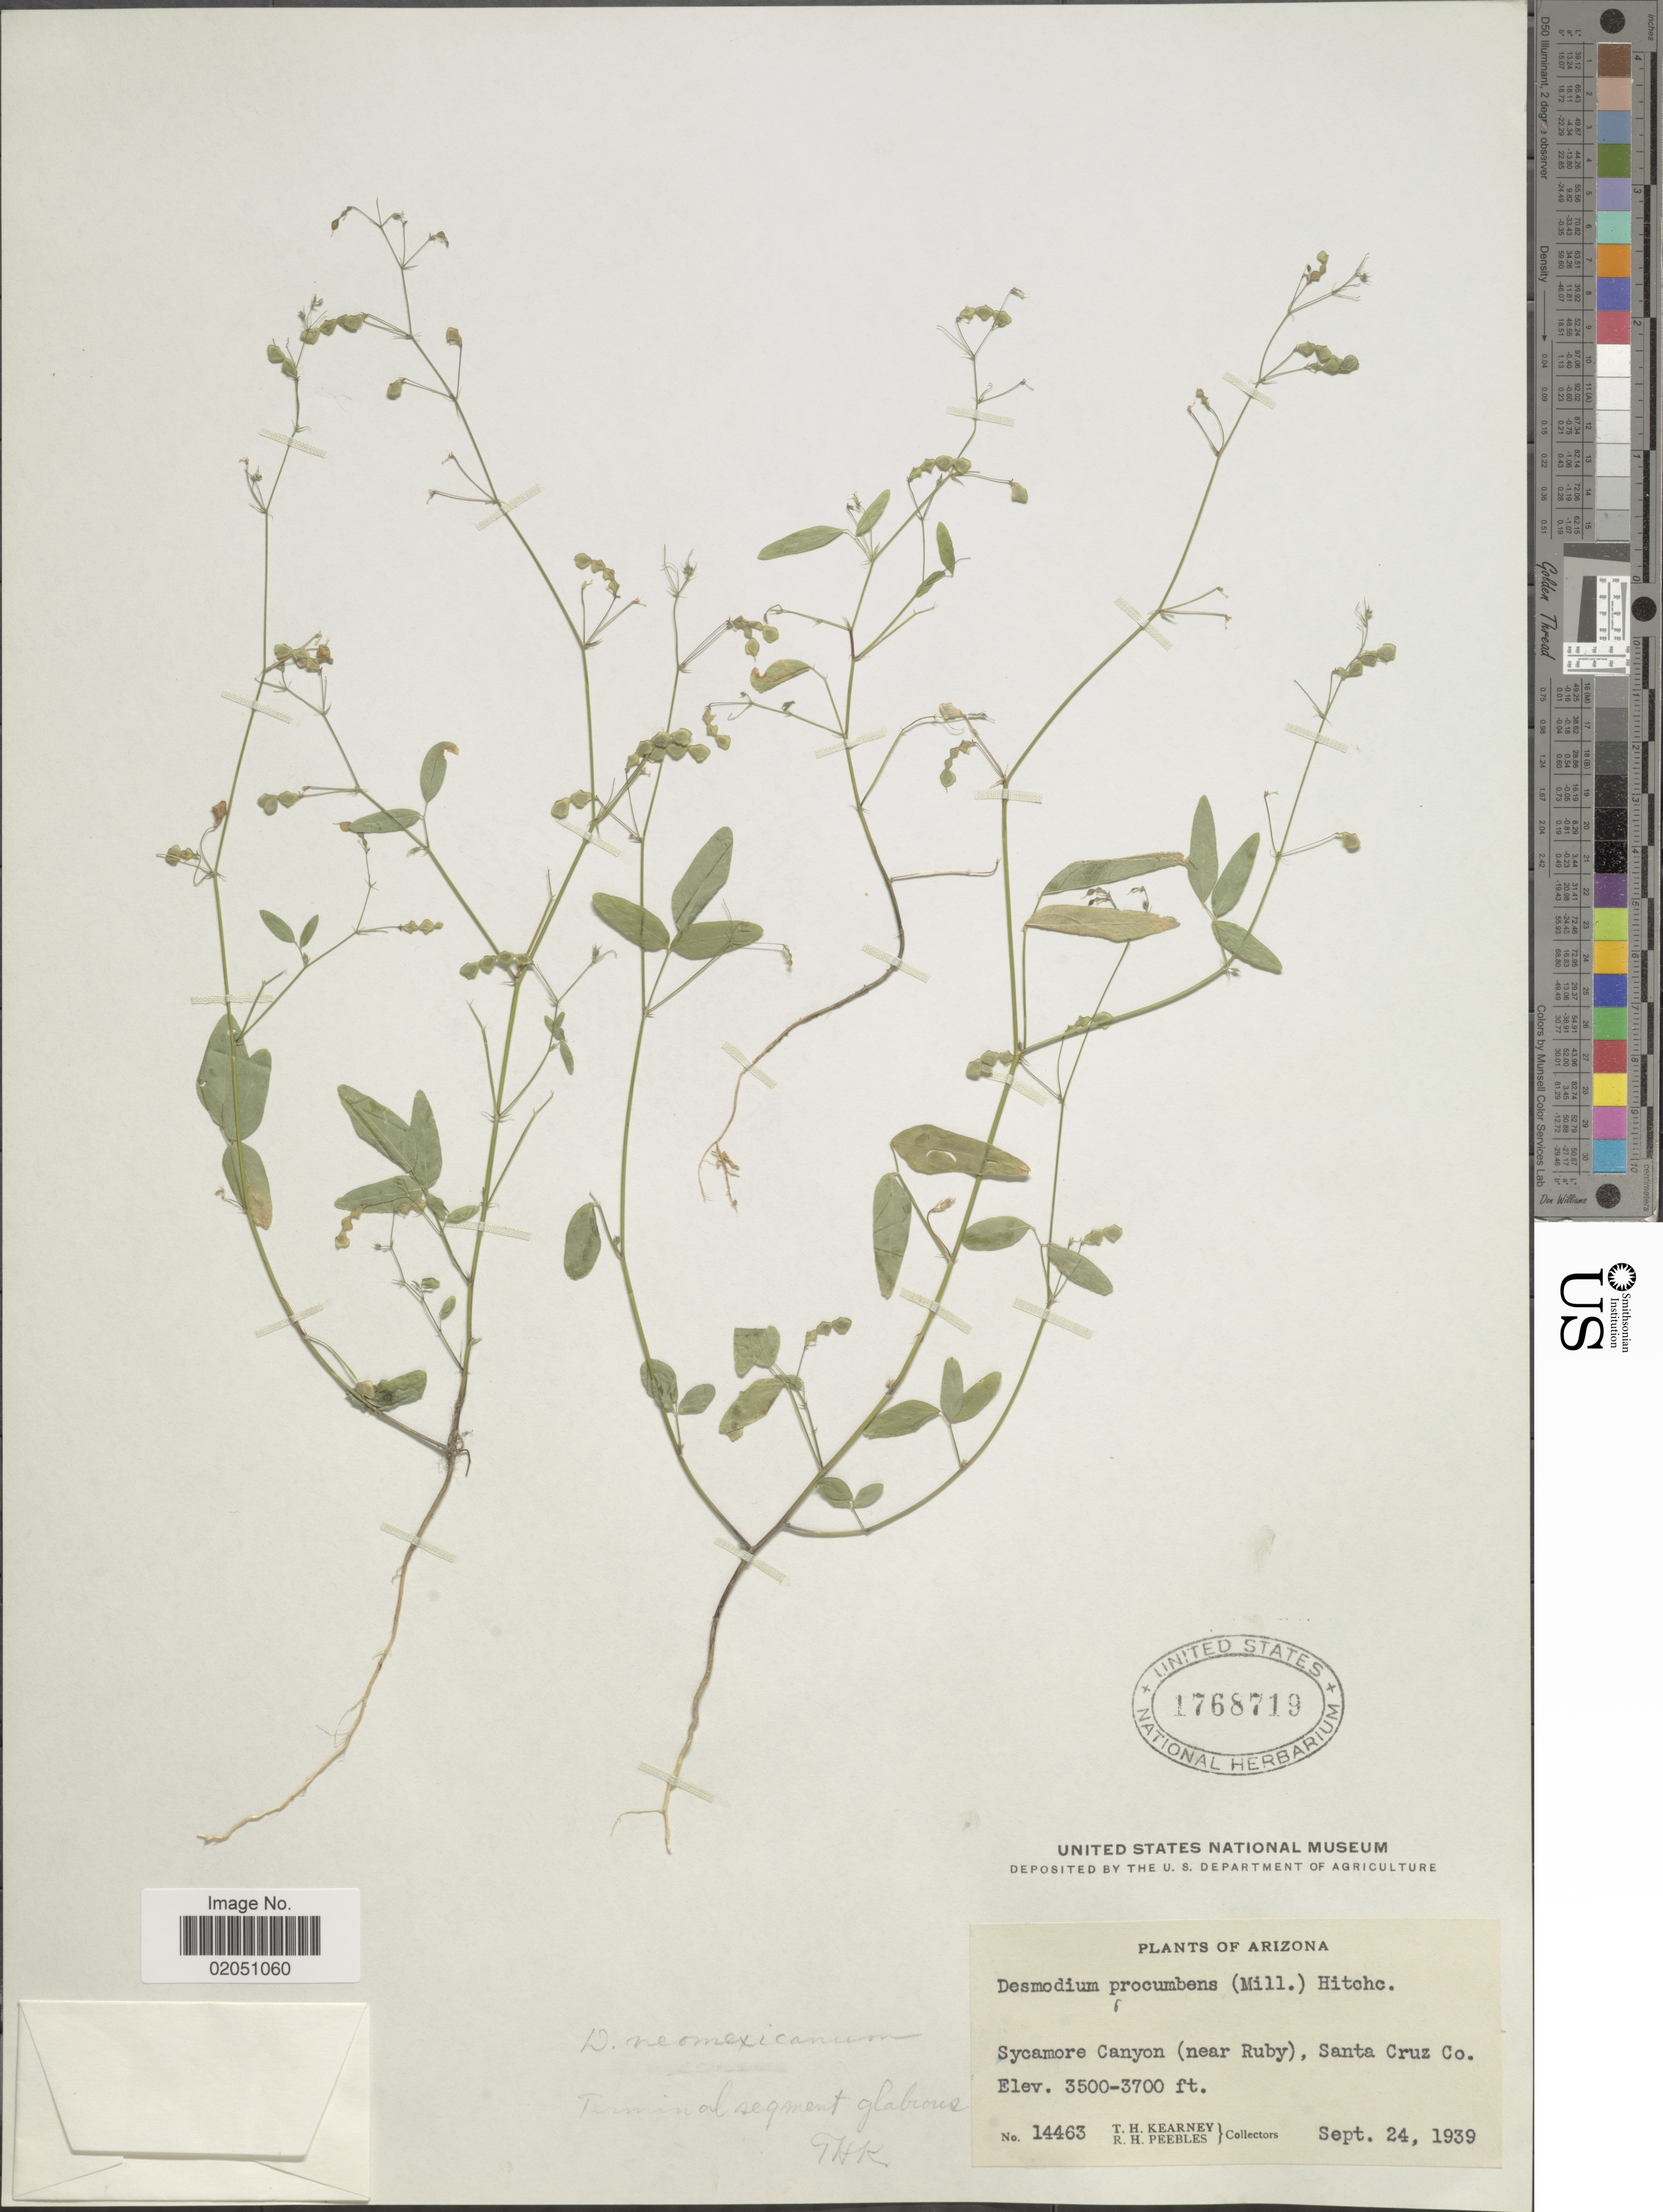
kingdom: Plantae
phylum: Tracheophyta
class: Magnoliopsida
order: Fabales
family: Fabaceae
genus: Desmodium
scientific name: Desmodium neomexicanum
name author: A. Gray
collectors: T. H. Kearney & R. H. Peebles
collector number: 14463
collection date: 1939-09-24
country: United States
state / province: Arizona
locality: Sycamore Canyon (near Ruby), Santa Cruz Co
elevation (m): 1067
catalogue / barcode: US 1768719